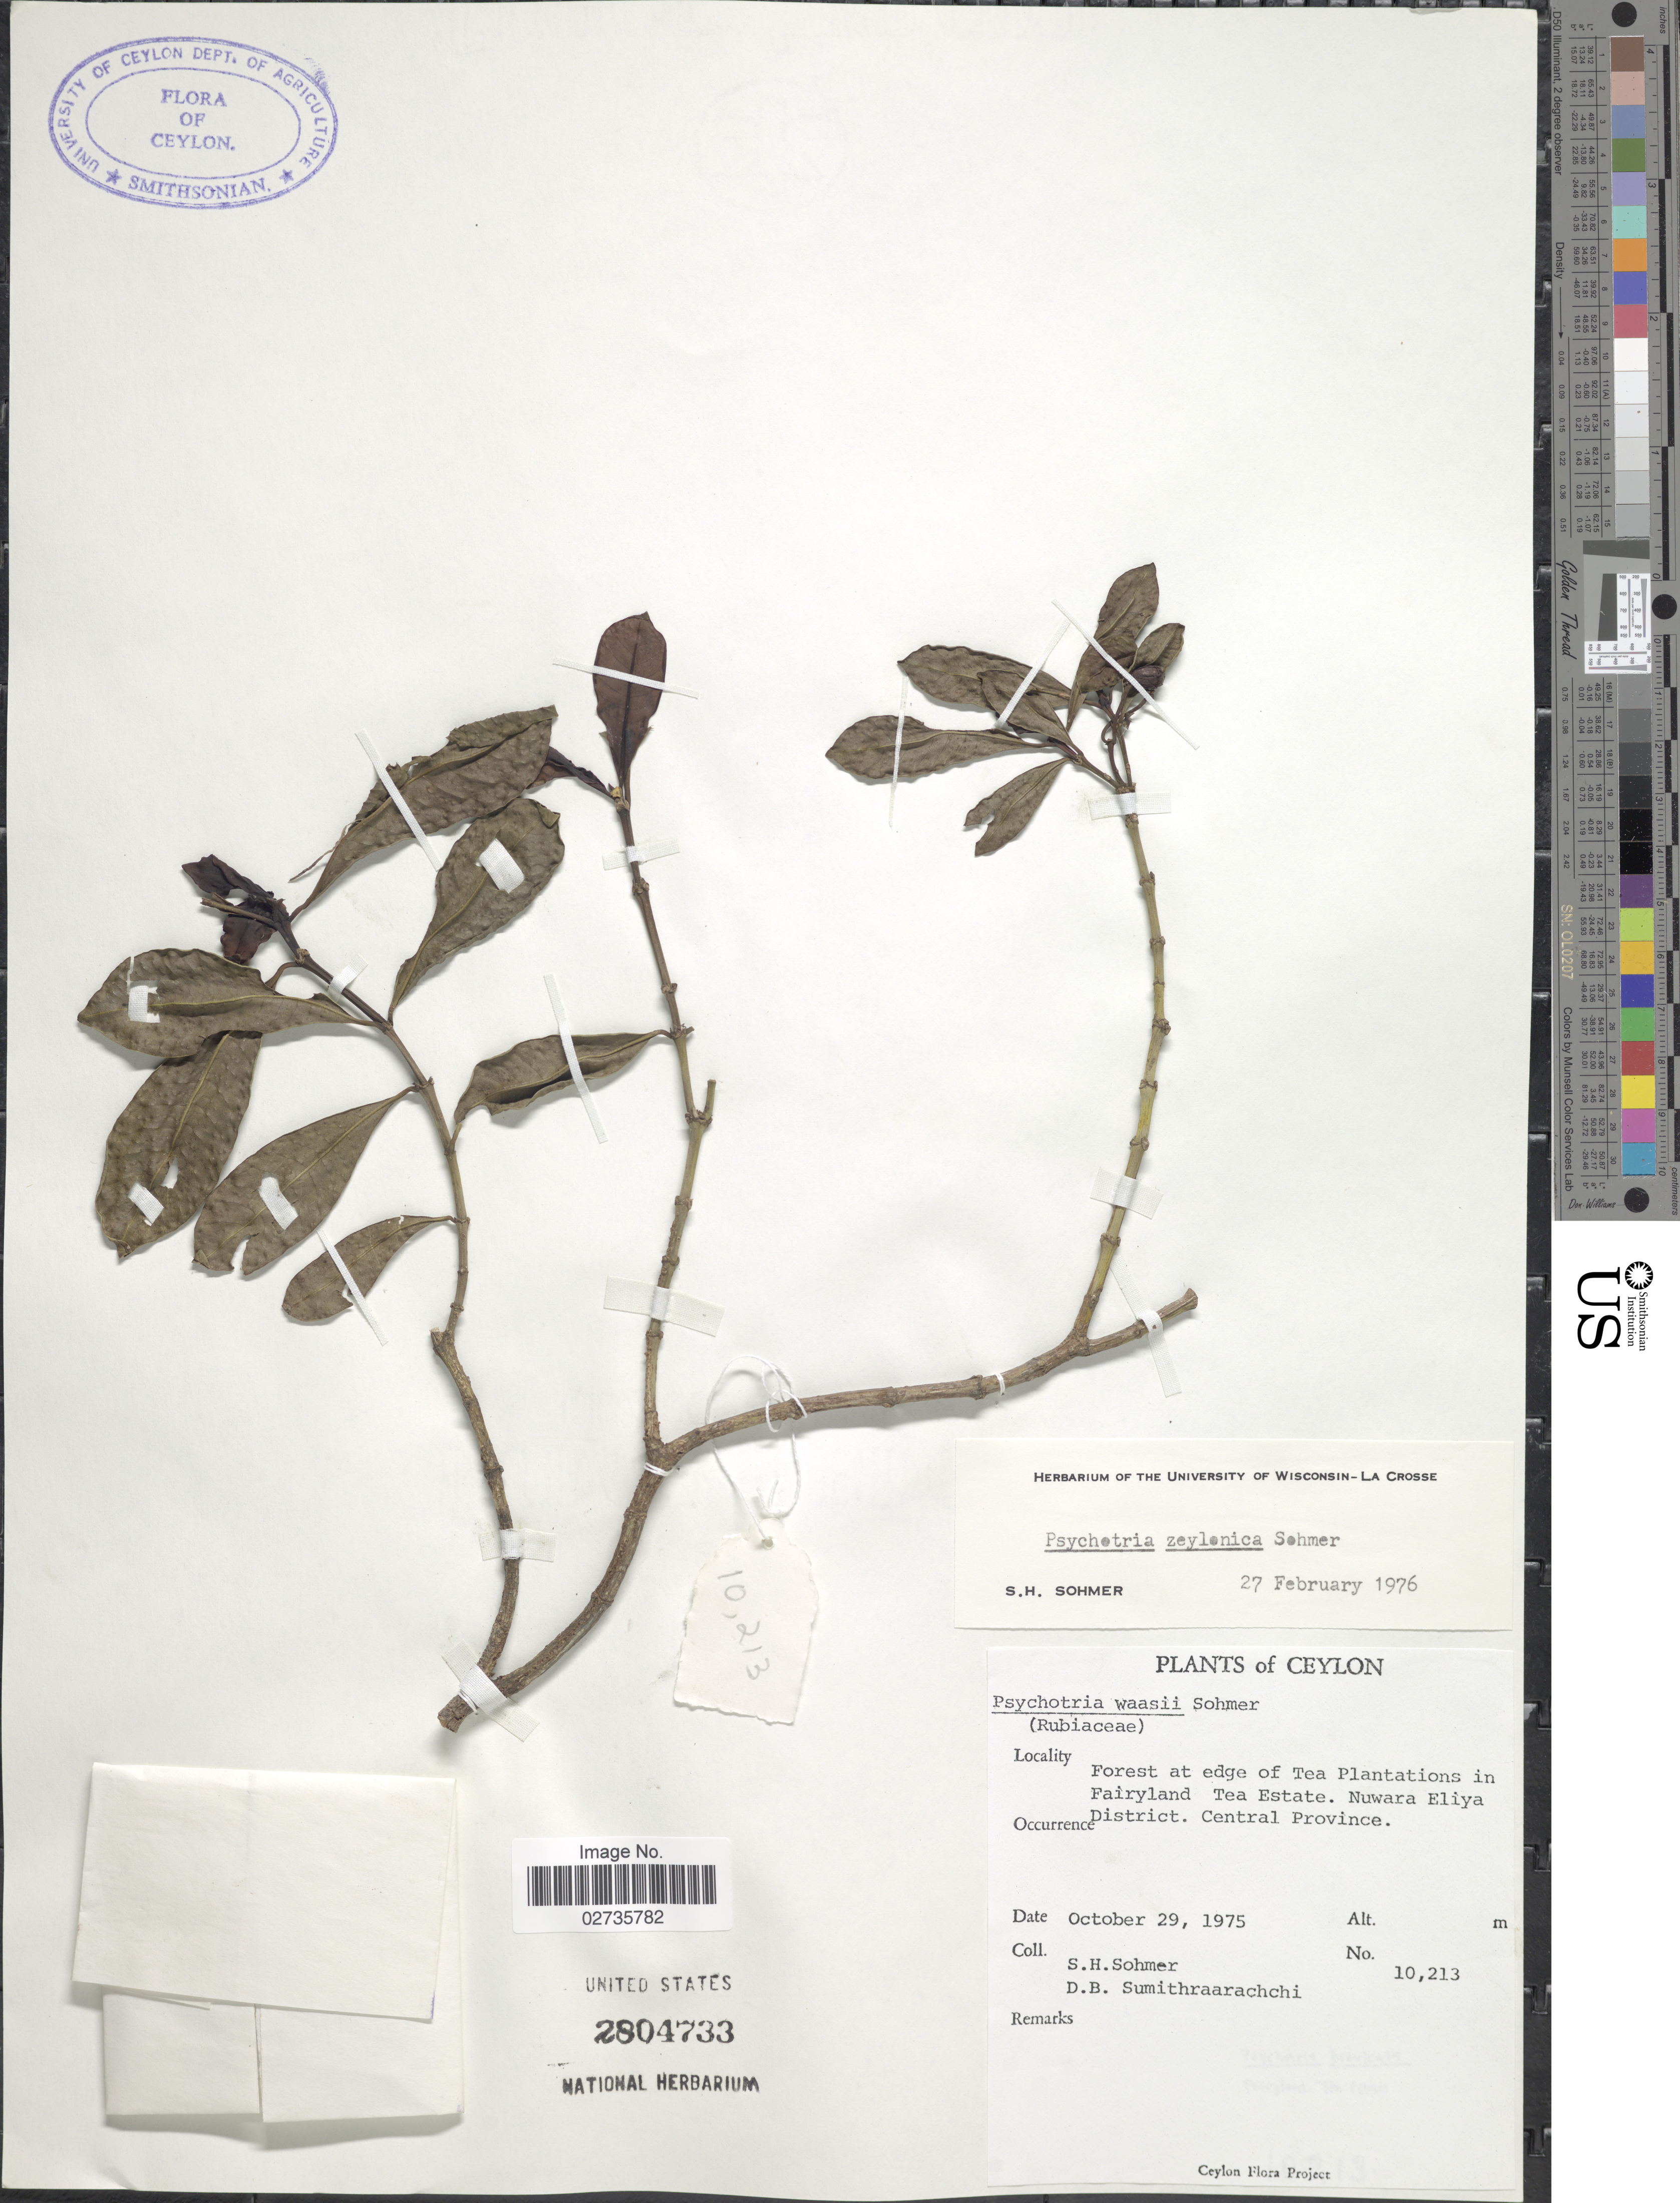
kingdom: Plantae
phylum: Tracheophyta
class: Magnoliopsida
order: Gentianales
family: Rubiaceae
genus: Psychotria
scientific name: Psychotria zeylanica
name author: Sohmer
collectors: S. H. Sohmer & D. B. Sumithraarachchi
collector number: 10213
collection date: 1975-10-29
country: Sri Lanka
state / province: Central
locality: Ceylon, Forest at edge of Tea Plantations in Fairyland Tea Estate. Nuwara Eliya District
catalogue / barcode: US 2804733